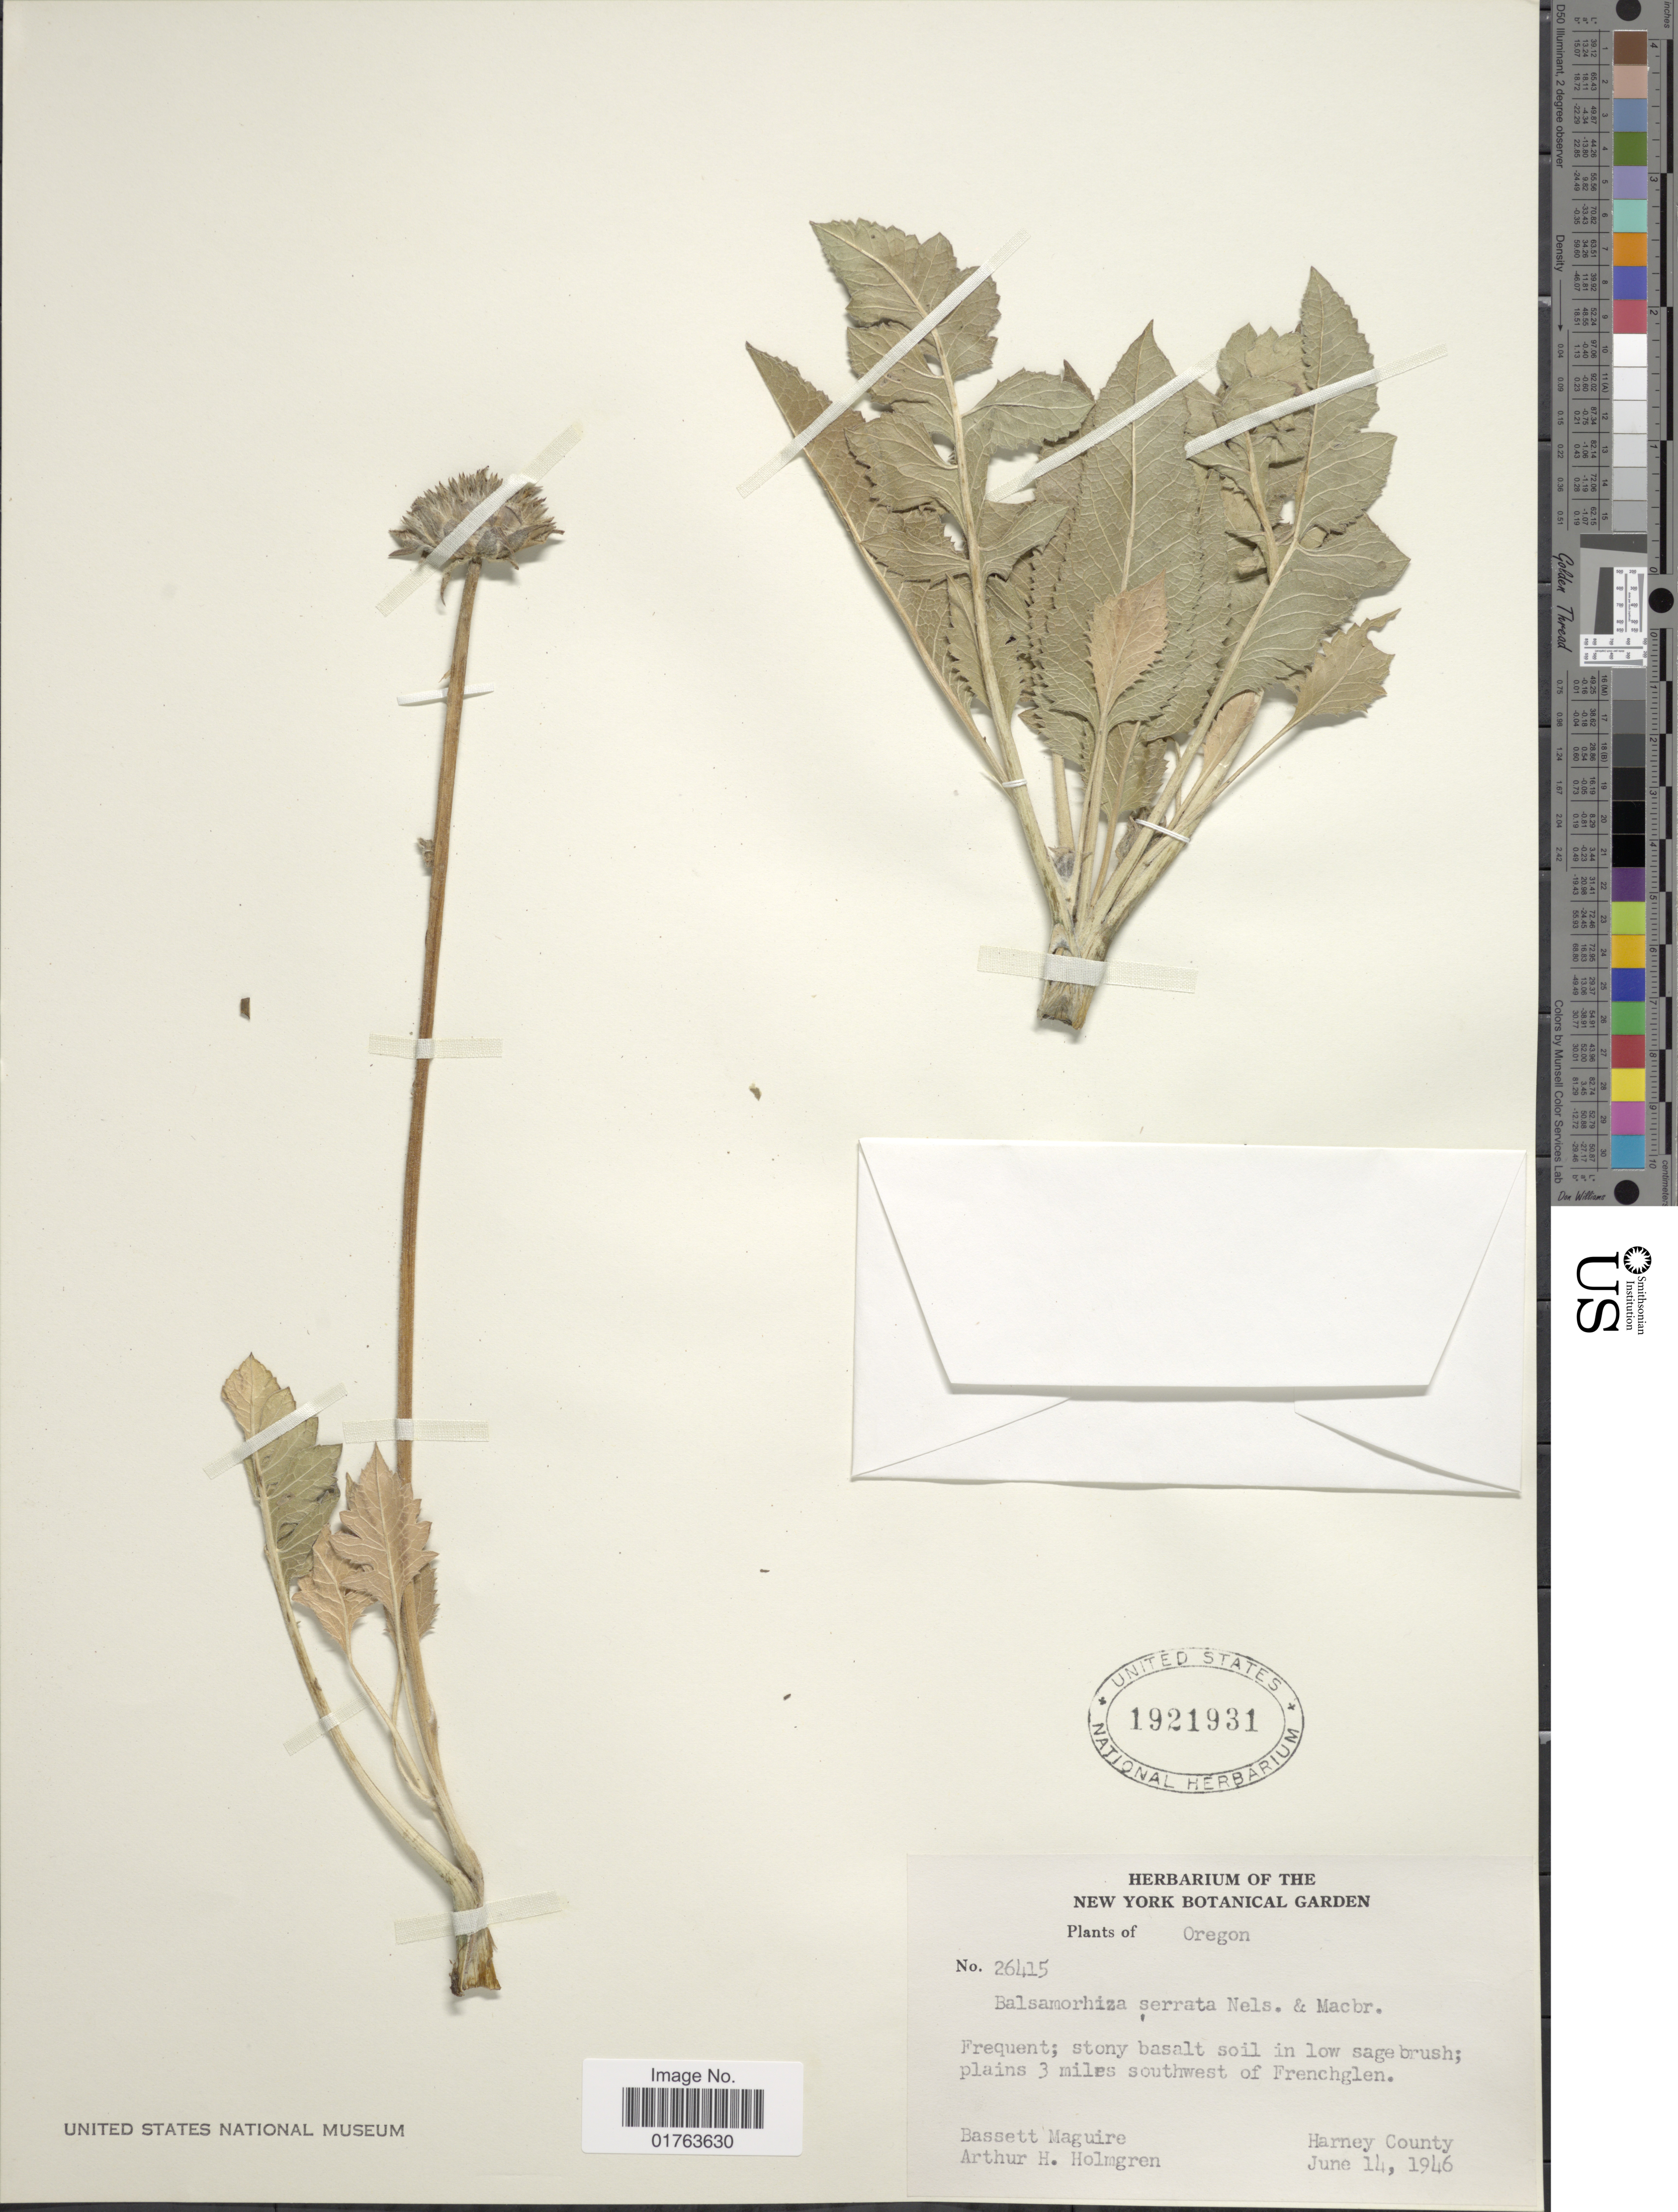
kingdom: Plantae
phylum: Tracheophyta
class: Magnoliopsida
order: Asterales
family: Asteraceae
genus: Balsamorhiza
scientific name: Balsamorhiza serrata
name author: A. Nelson & J.F. Macbr.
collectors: B. Maguire & A. H. Holmgren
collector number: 26415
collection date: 1946-06-14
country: United States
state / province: Oregon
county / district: Harney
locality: Plains 3 miles southwest of Frenchglen, Harney County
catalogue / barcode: US 1921931